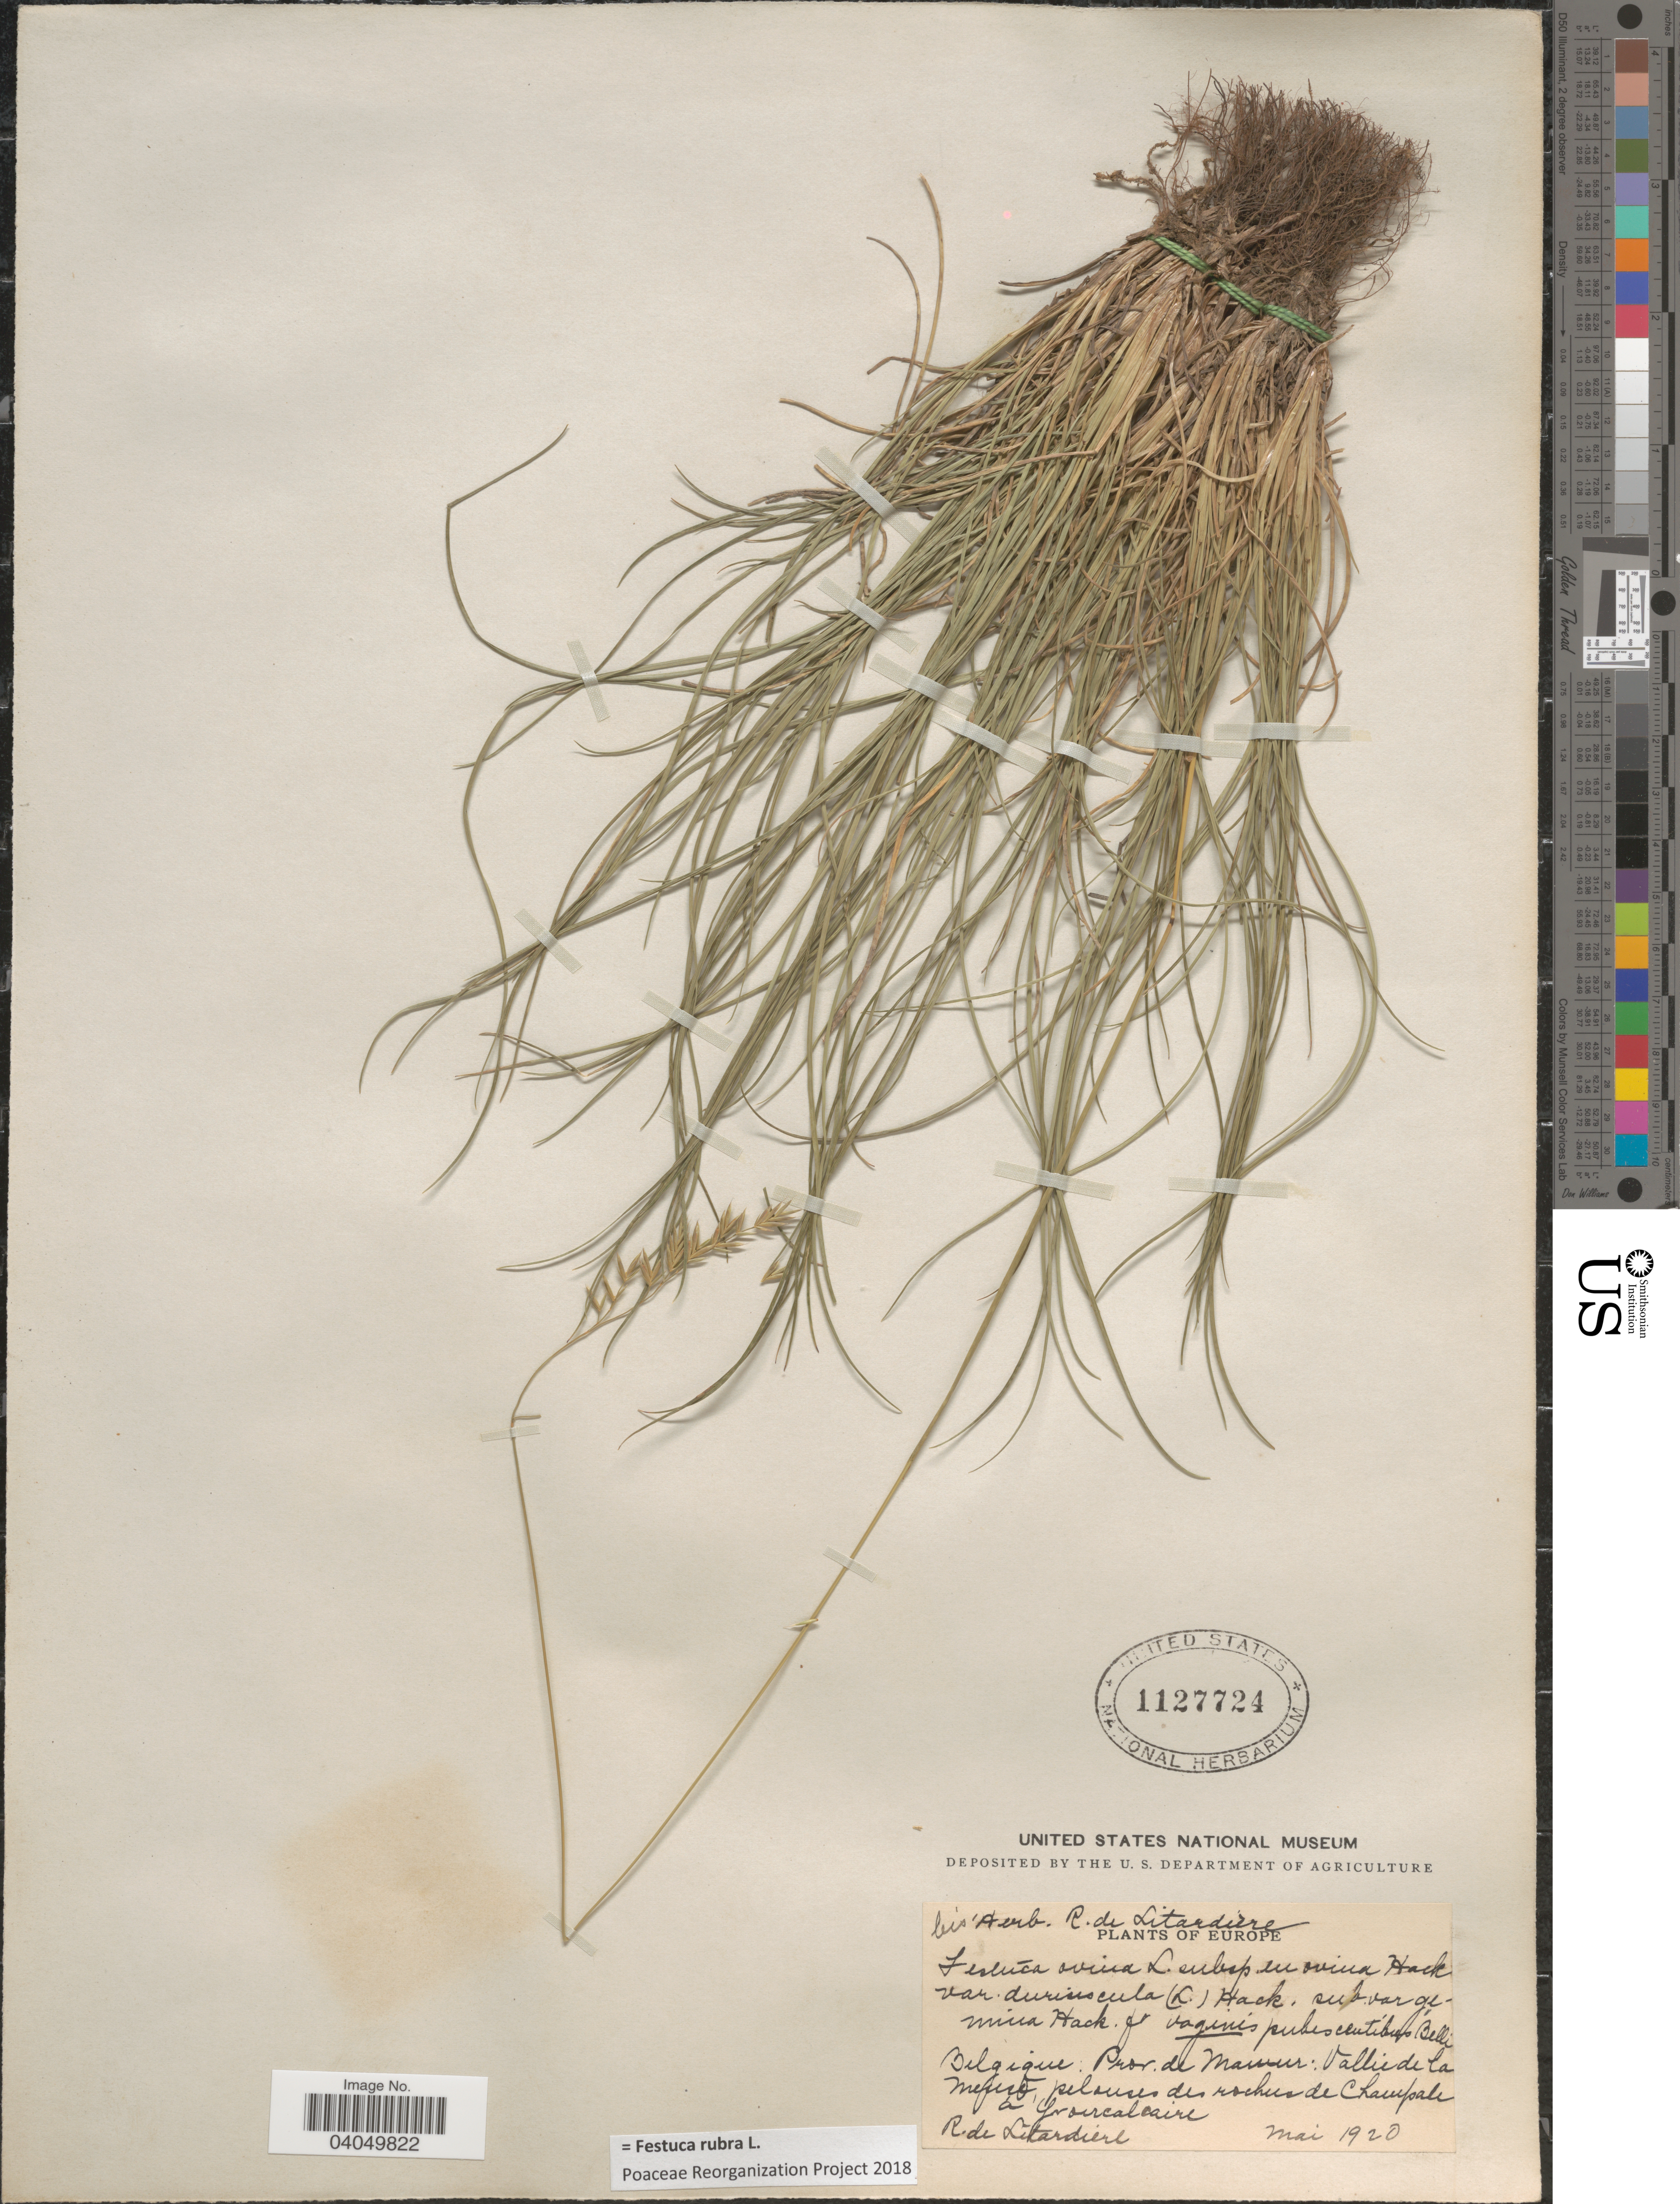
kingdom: Plantae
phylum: Tracheophyta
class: Liliopsida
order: Poales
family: Poaceae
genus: Festuca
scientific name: Festuca rubra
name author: L.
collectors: R. Litardiere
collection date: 1920-05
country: Belgium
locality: Belgique: Prov. de Namur: Vallée de la Meuse, pelouses des rochers de Champale á Yvoir calcaire.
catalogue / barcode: US 1127724